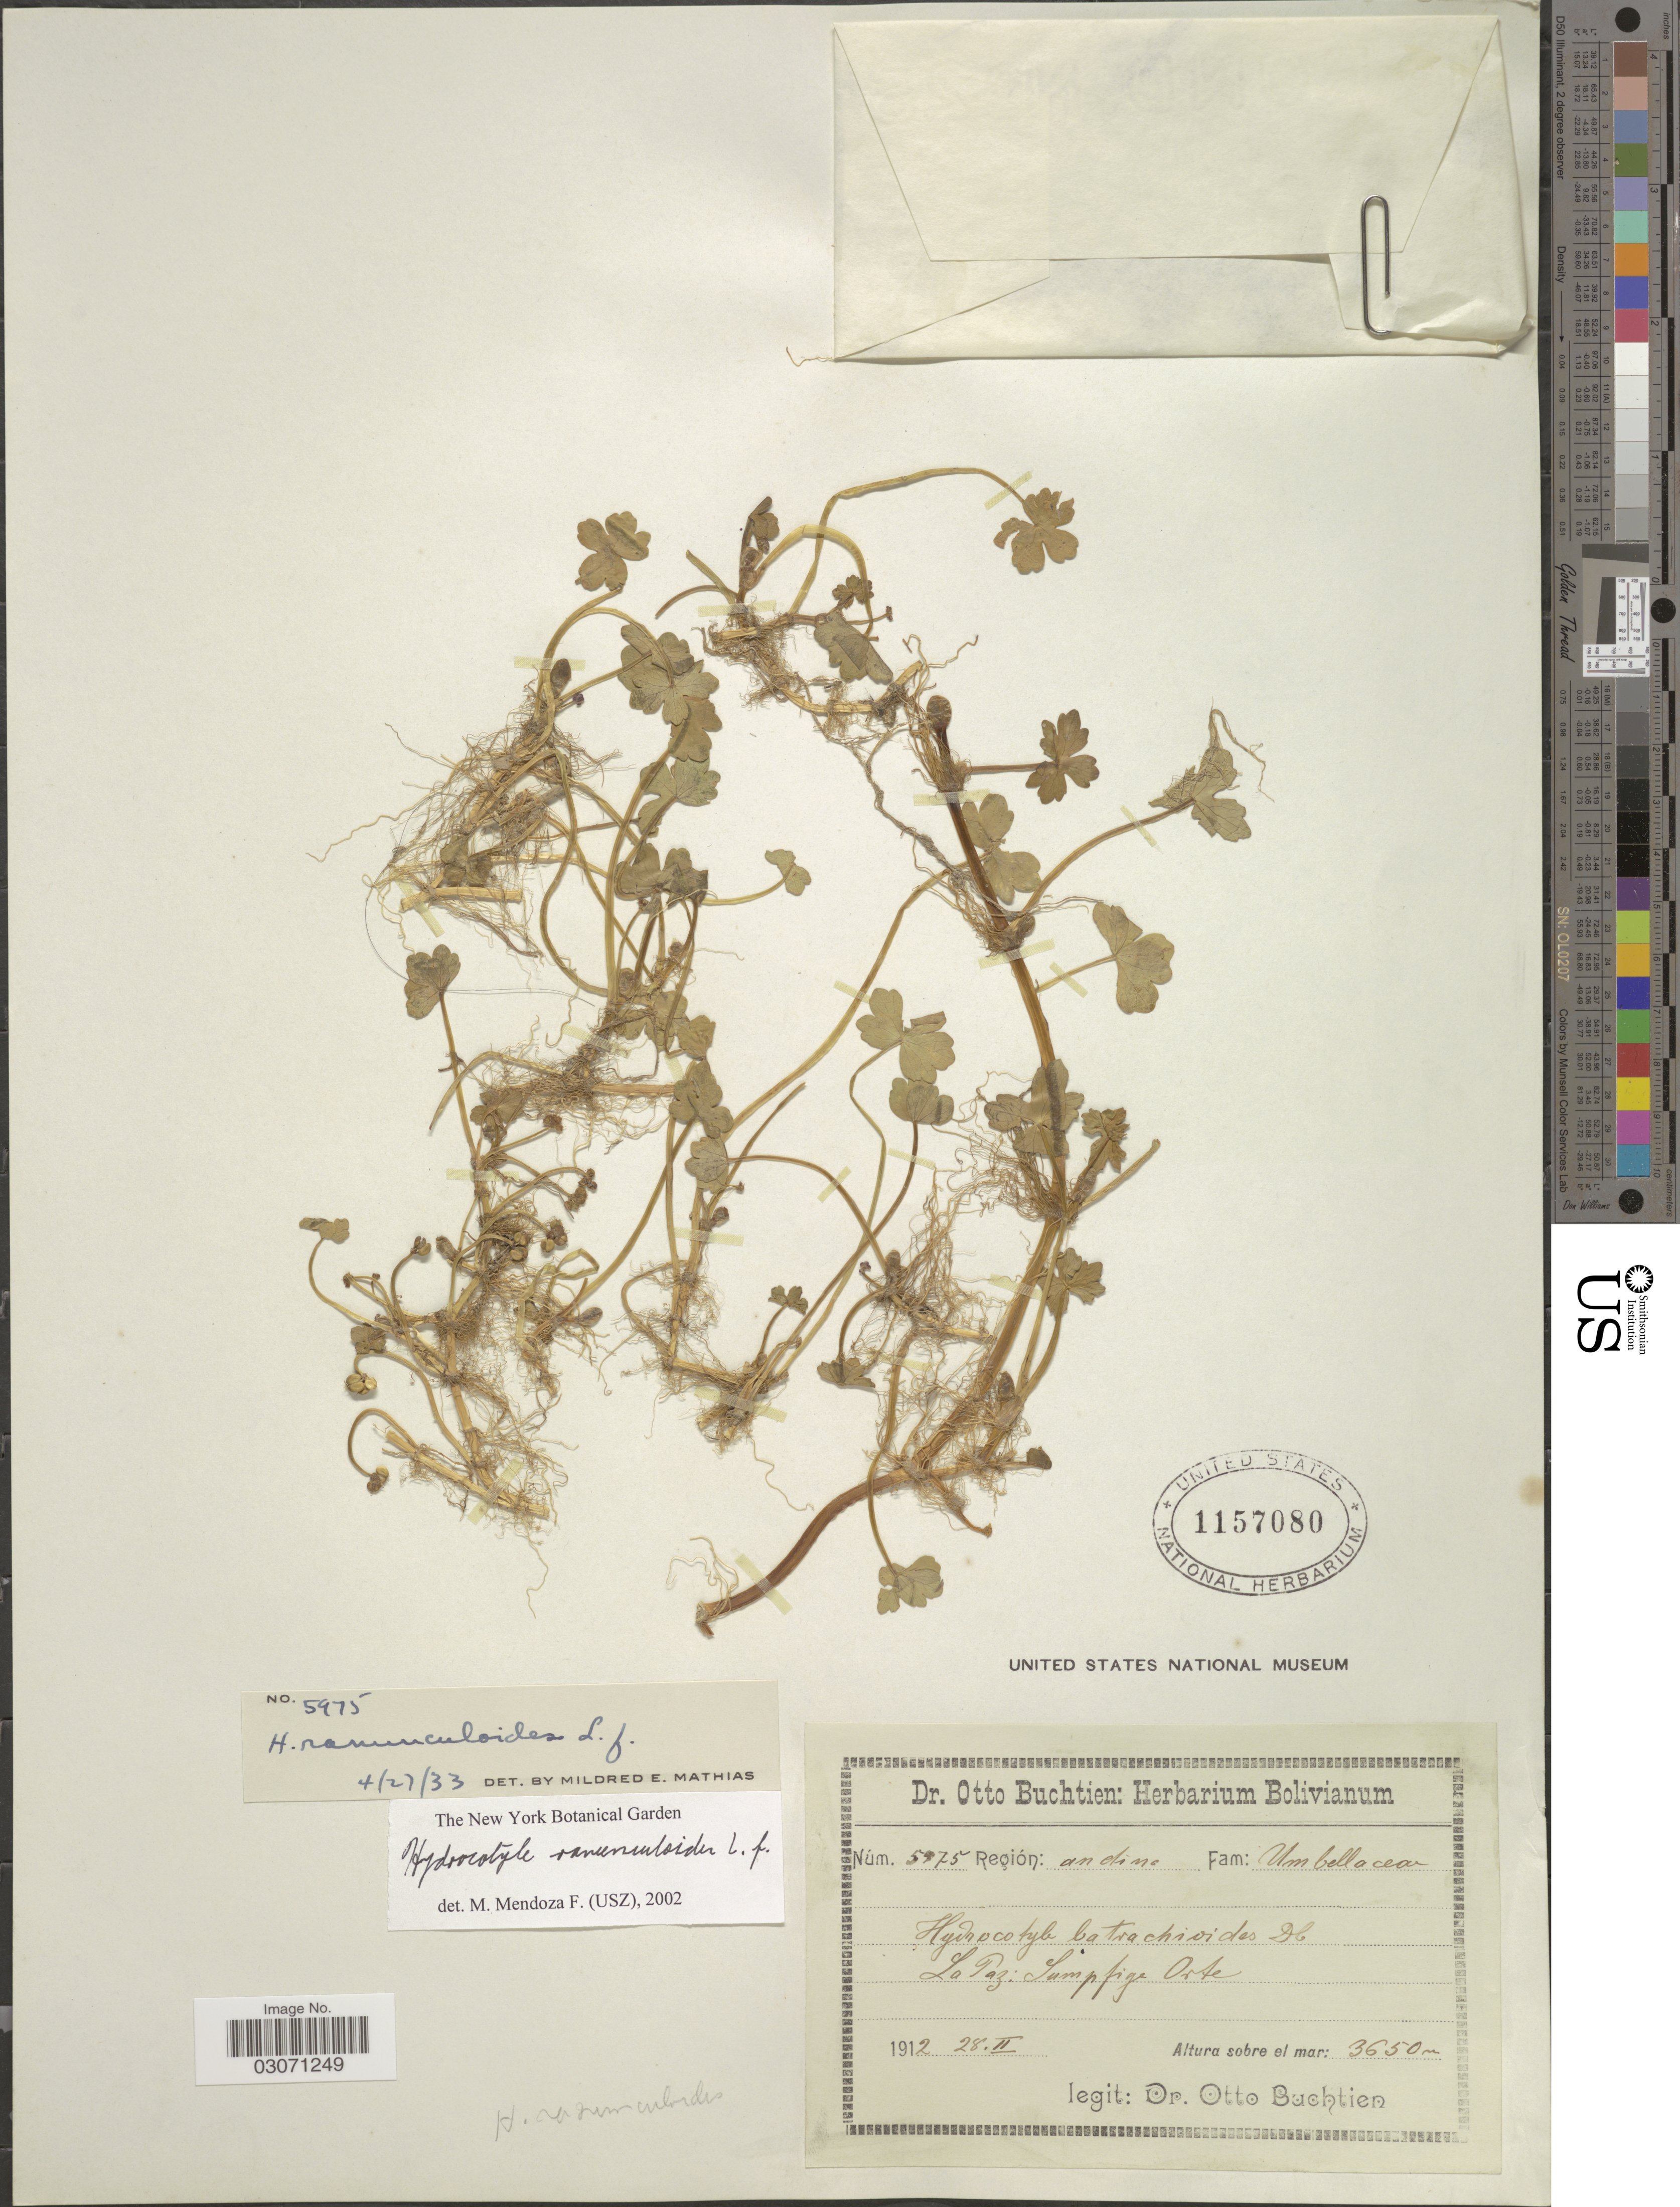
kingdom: Plantae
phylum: Tracheophyta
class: Magnoliopsida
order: Apiales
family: Araliaceae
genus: Hydrocotyle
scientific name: Hydrocotyle ranunculoides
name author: L. f.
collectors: O. Buchtien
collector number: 5575*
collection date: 1912-02-28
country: Bolivia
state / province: La Paz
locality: Región: andine. Sumpfige Orte.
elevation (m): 3650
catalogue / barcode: US 1157080